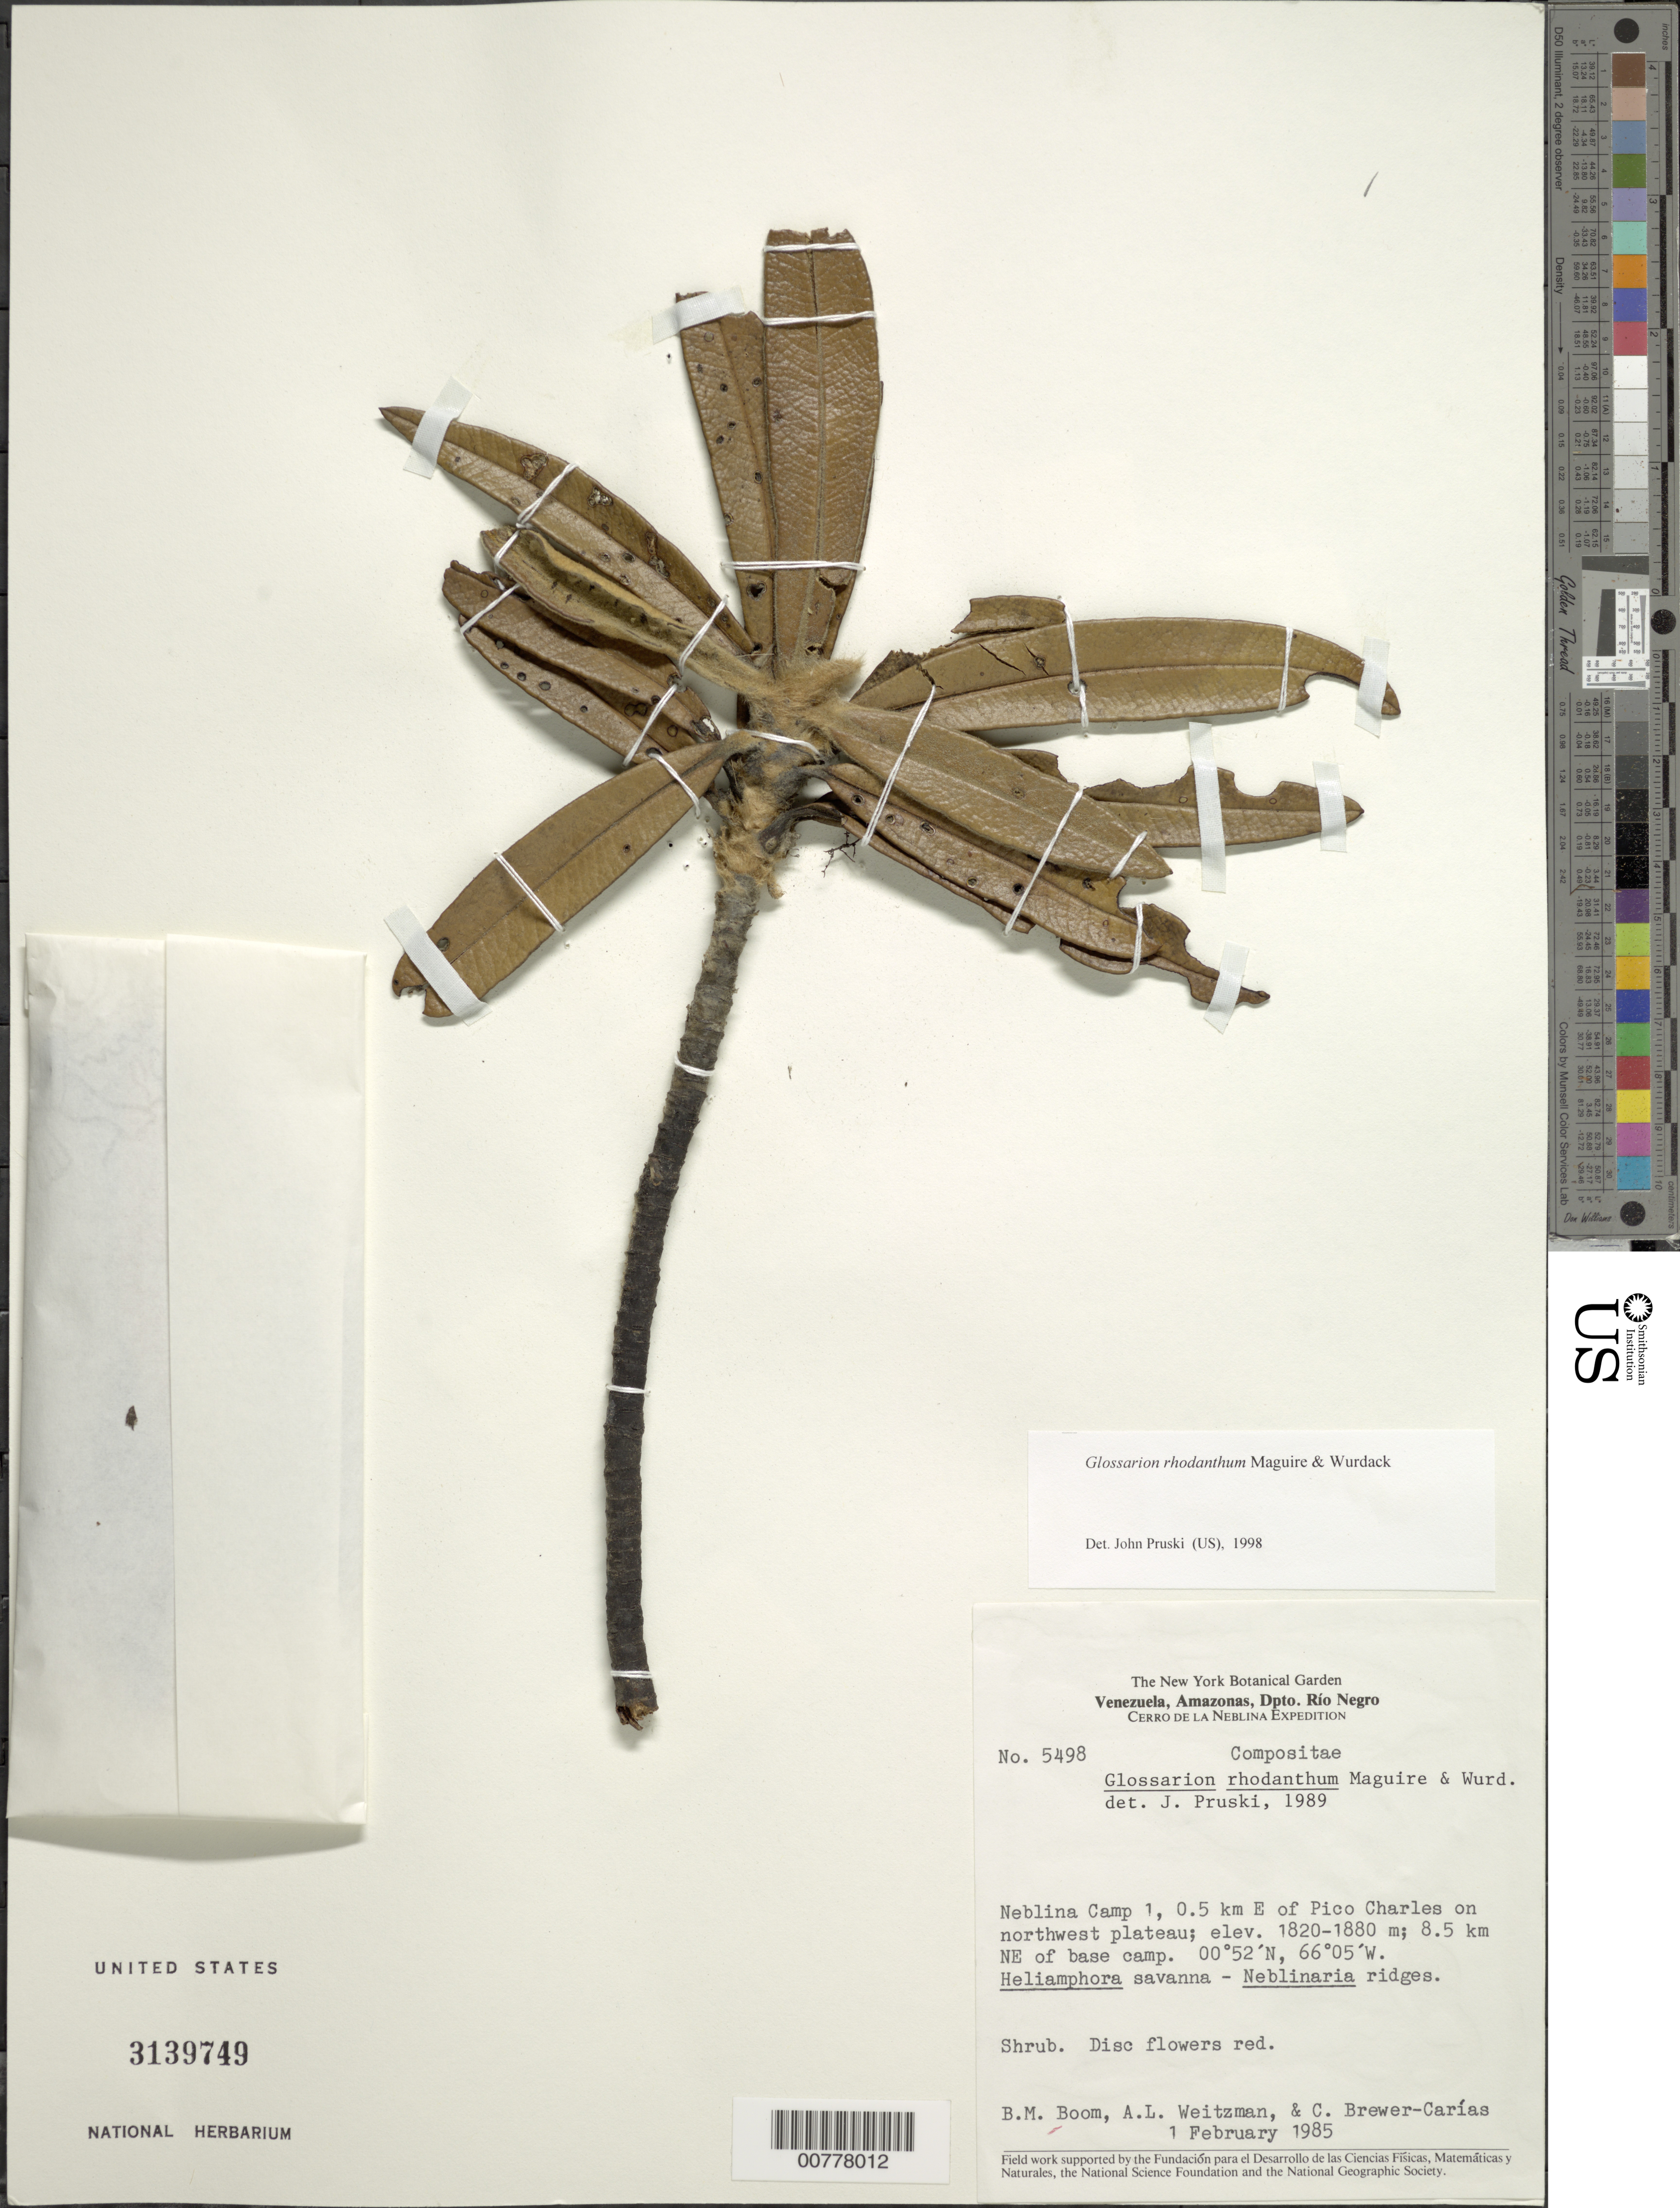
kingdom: Plantae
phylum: Tracheophyta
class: Magnoliopsida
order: Asterales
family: Asteraceae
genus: Glossarion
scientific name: Glossarion rhodanthum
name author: Maguire & Wurdack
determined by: Pruski, J. F.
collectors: B. M. Boom, A. L. Weitzman & C. Brewer-Carias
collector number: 5498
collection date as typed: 1-Feb-85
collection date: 1985-02-01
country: Venezuela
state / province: Amazonas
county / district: Río Negro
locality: Cerro de la Neblina Base Camp, 8.5 km NE of, 0.5 km E of Pico Charles on NW plateau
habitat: Heliamphora savanna - Neblinaria ridges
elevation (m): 1820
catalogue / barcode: US 3139749